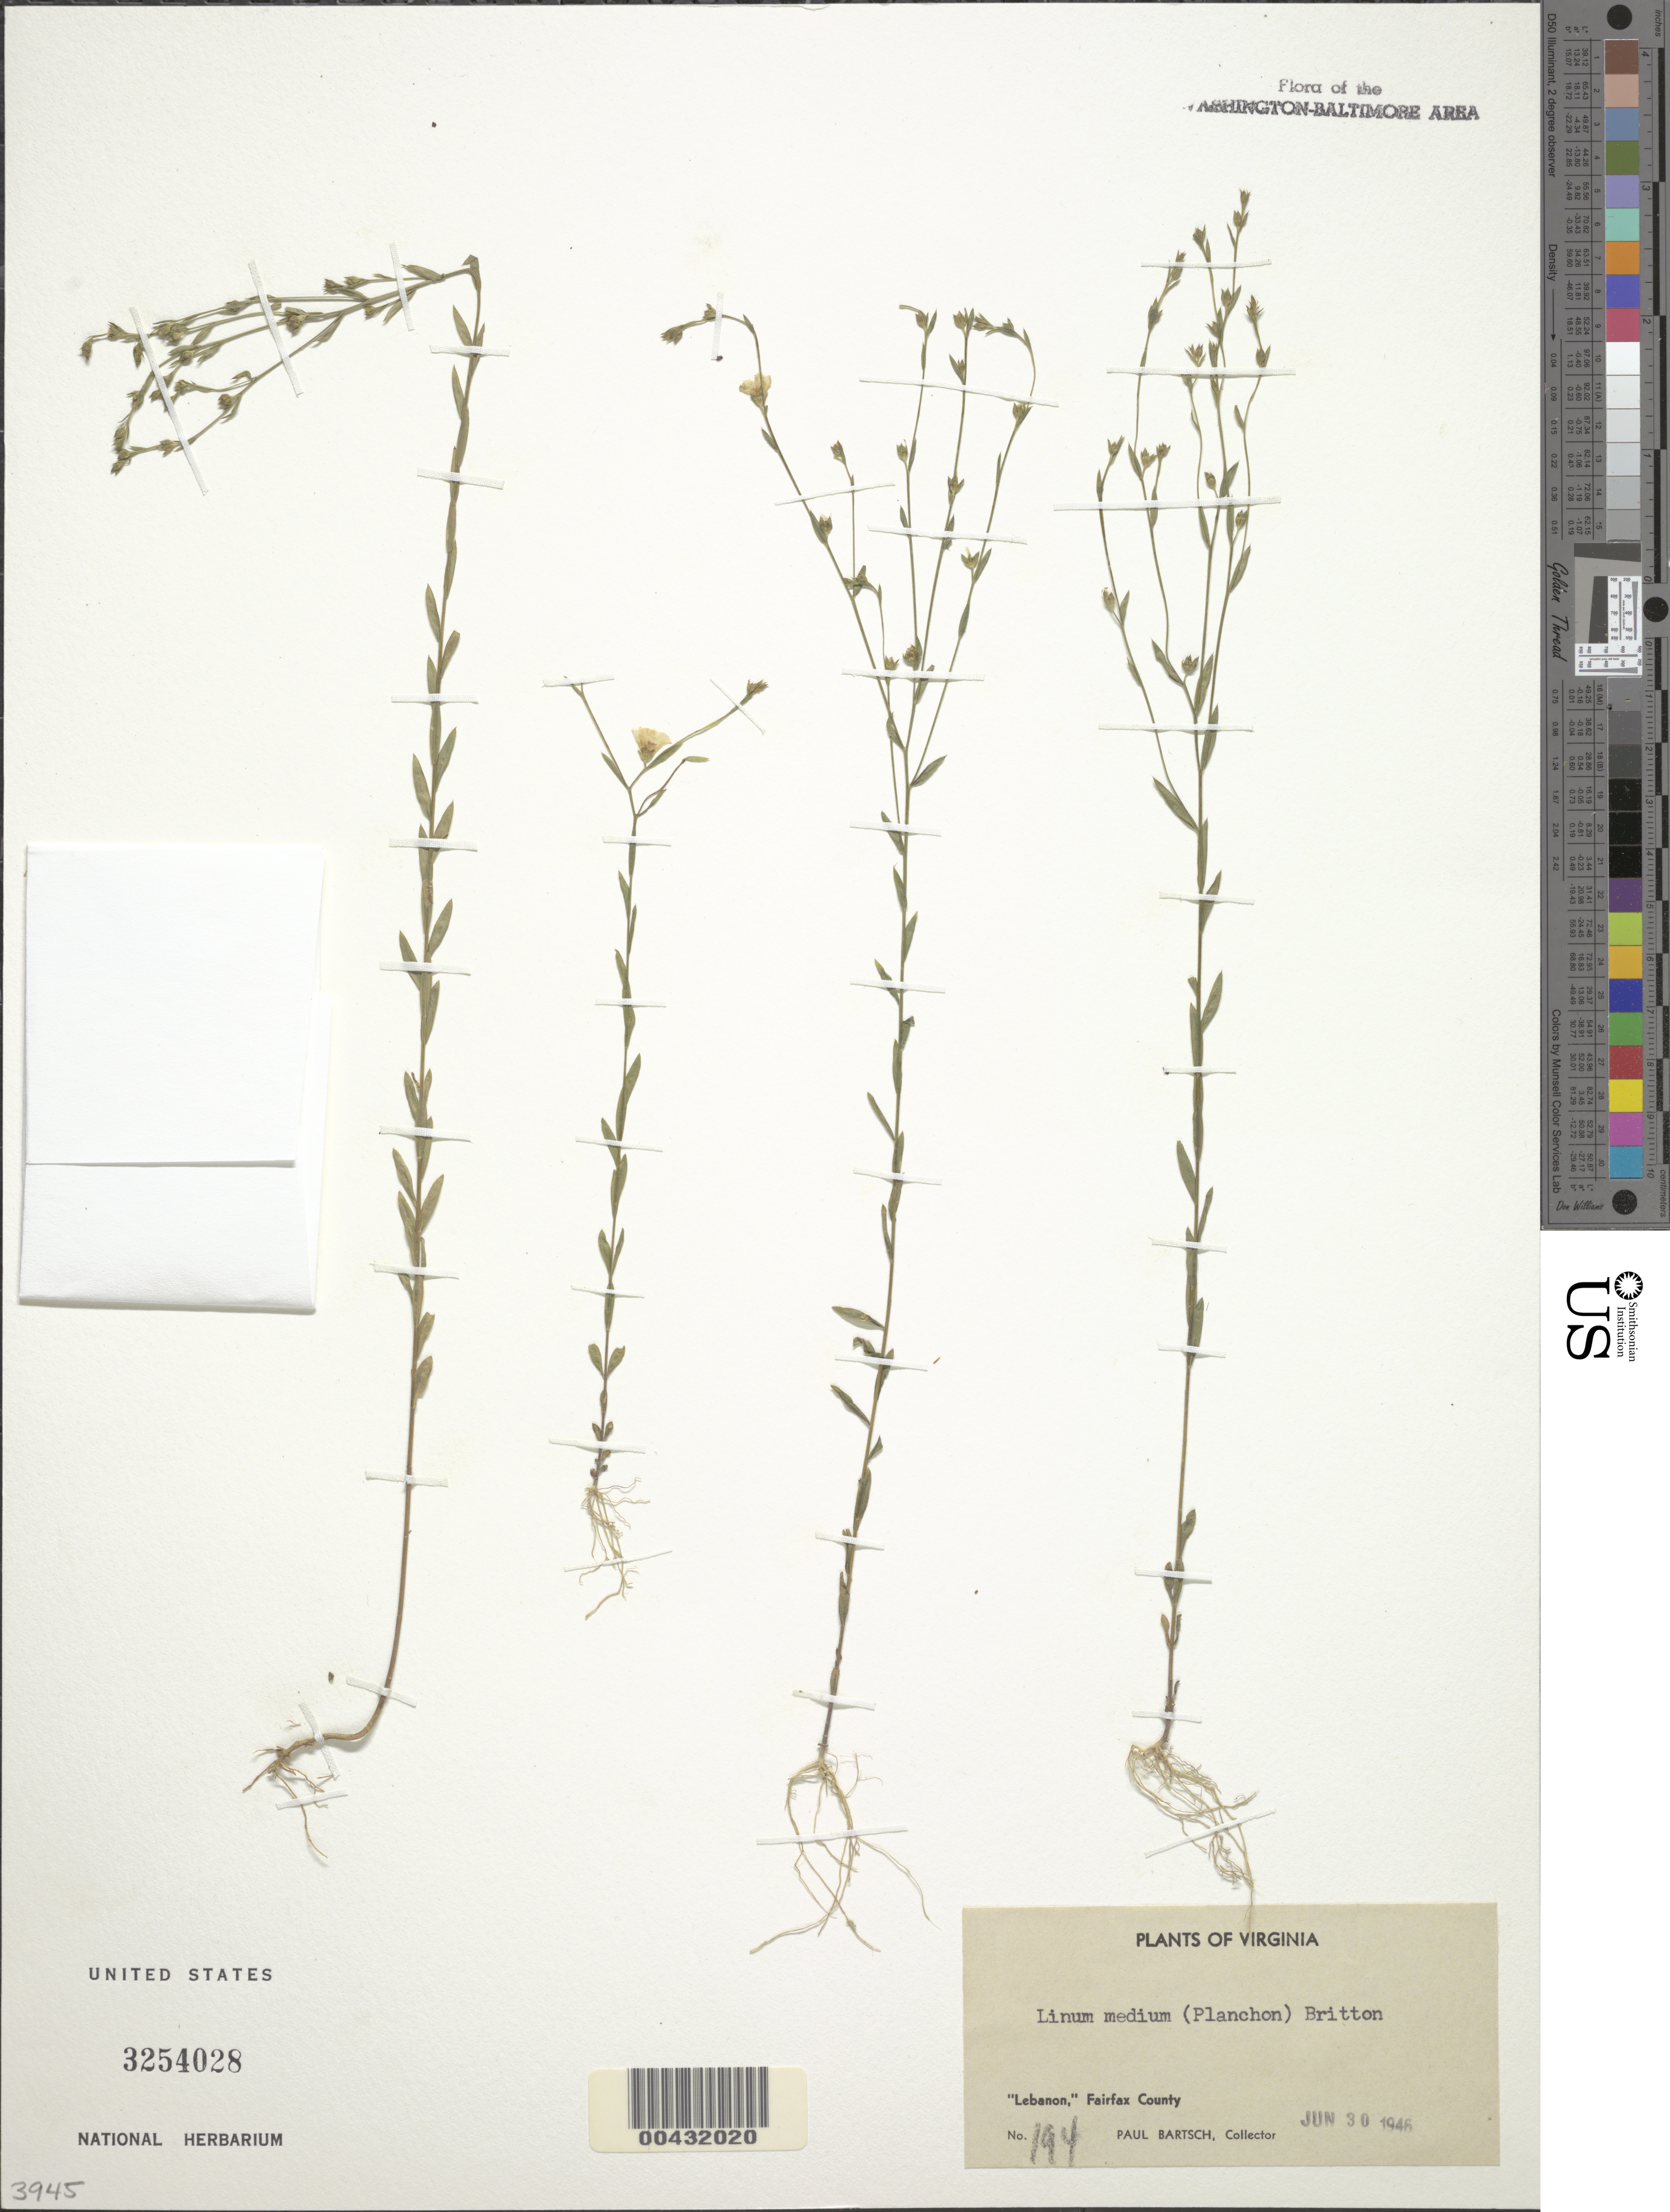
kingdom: Plantae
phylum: Tracheophyta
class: Magnoliopsida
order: Malpighiales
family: Linaceae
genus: Linum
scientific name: Linum medium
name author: (Planch.) Britton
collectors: P. Bartsch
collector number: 194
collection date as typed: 30 Jun 1946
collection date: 1946-06-30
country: United States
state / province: Virginia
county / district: Fairfax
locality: Lebanon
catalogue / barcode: US 3254028